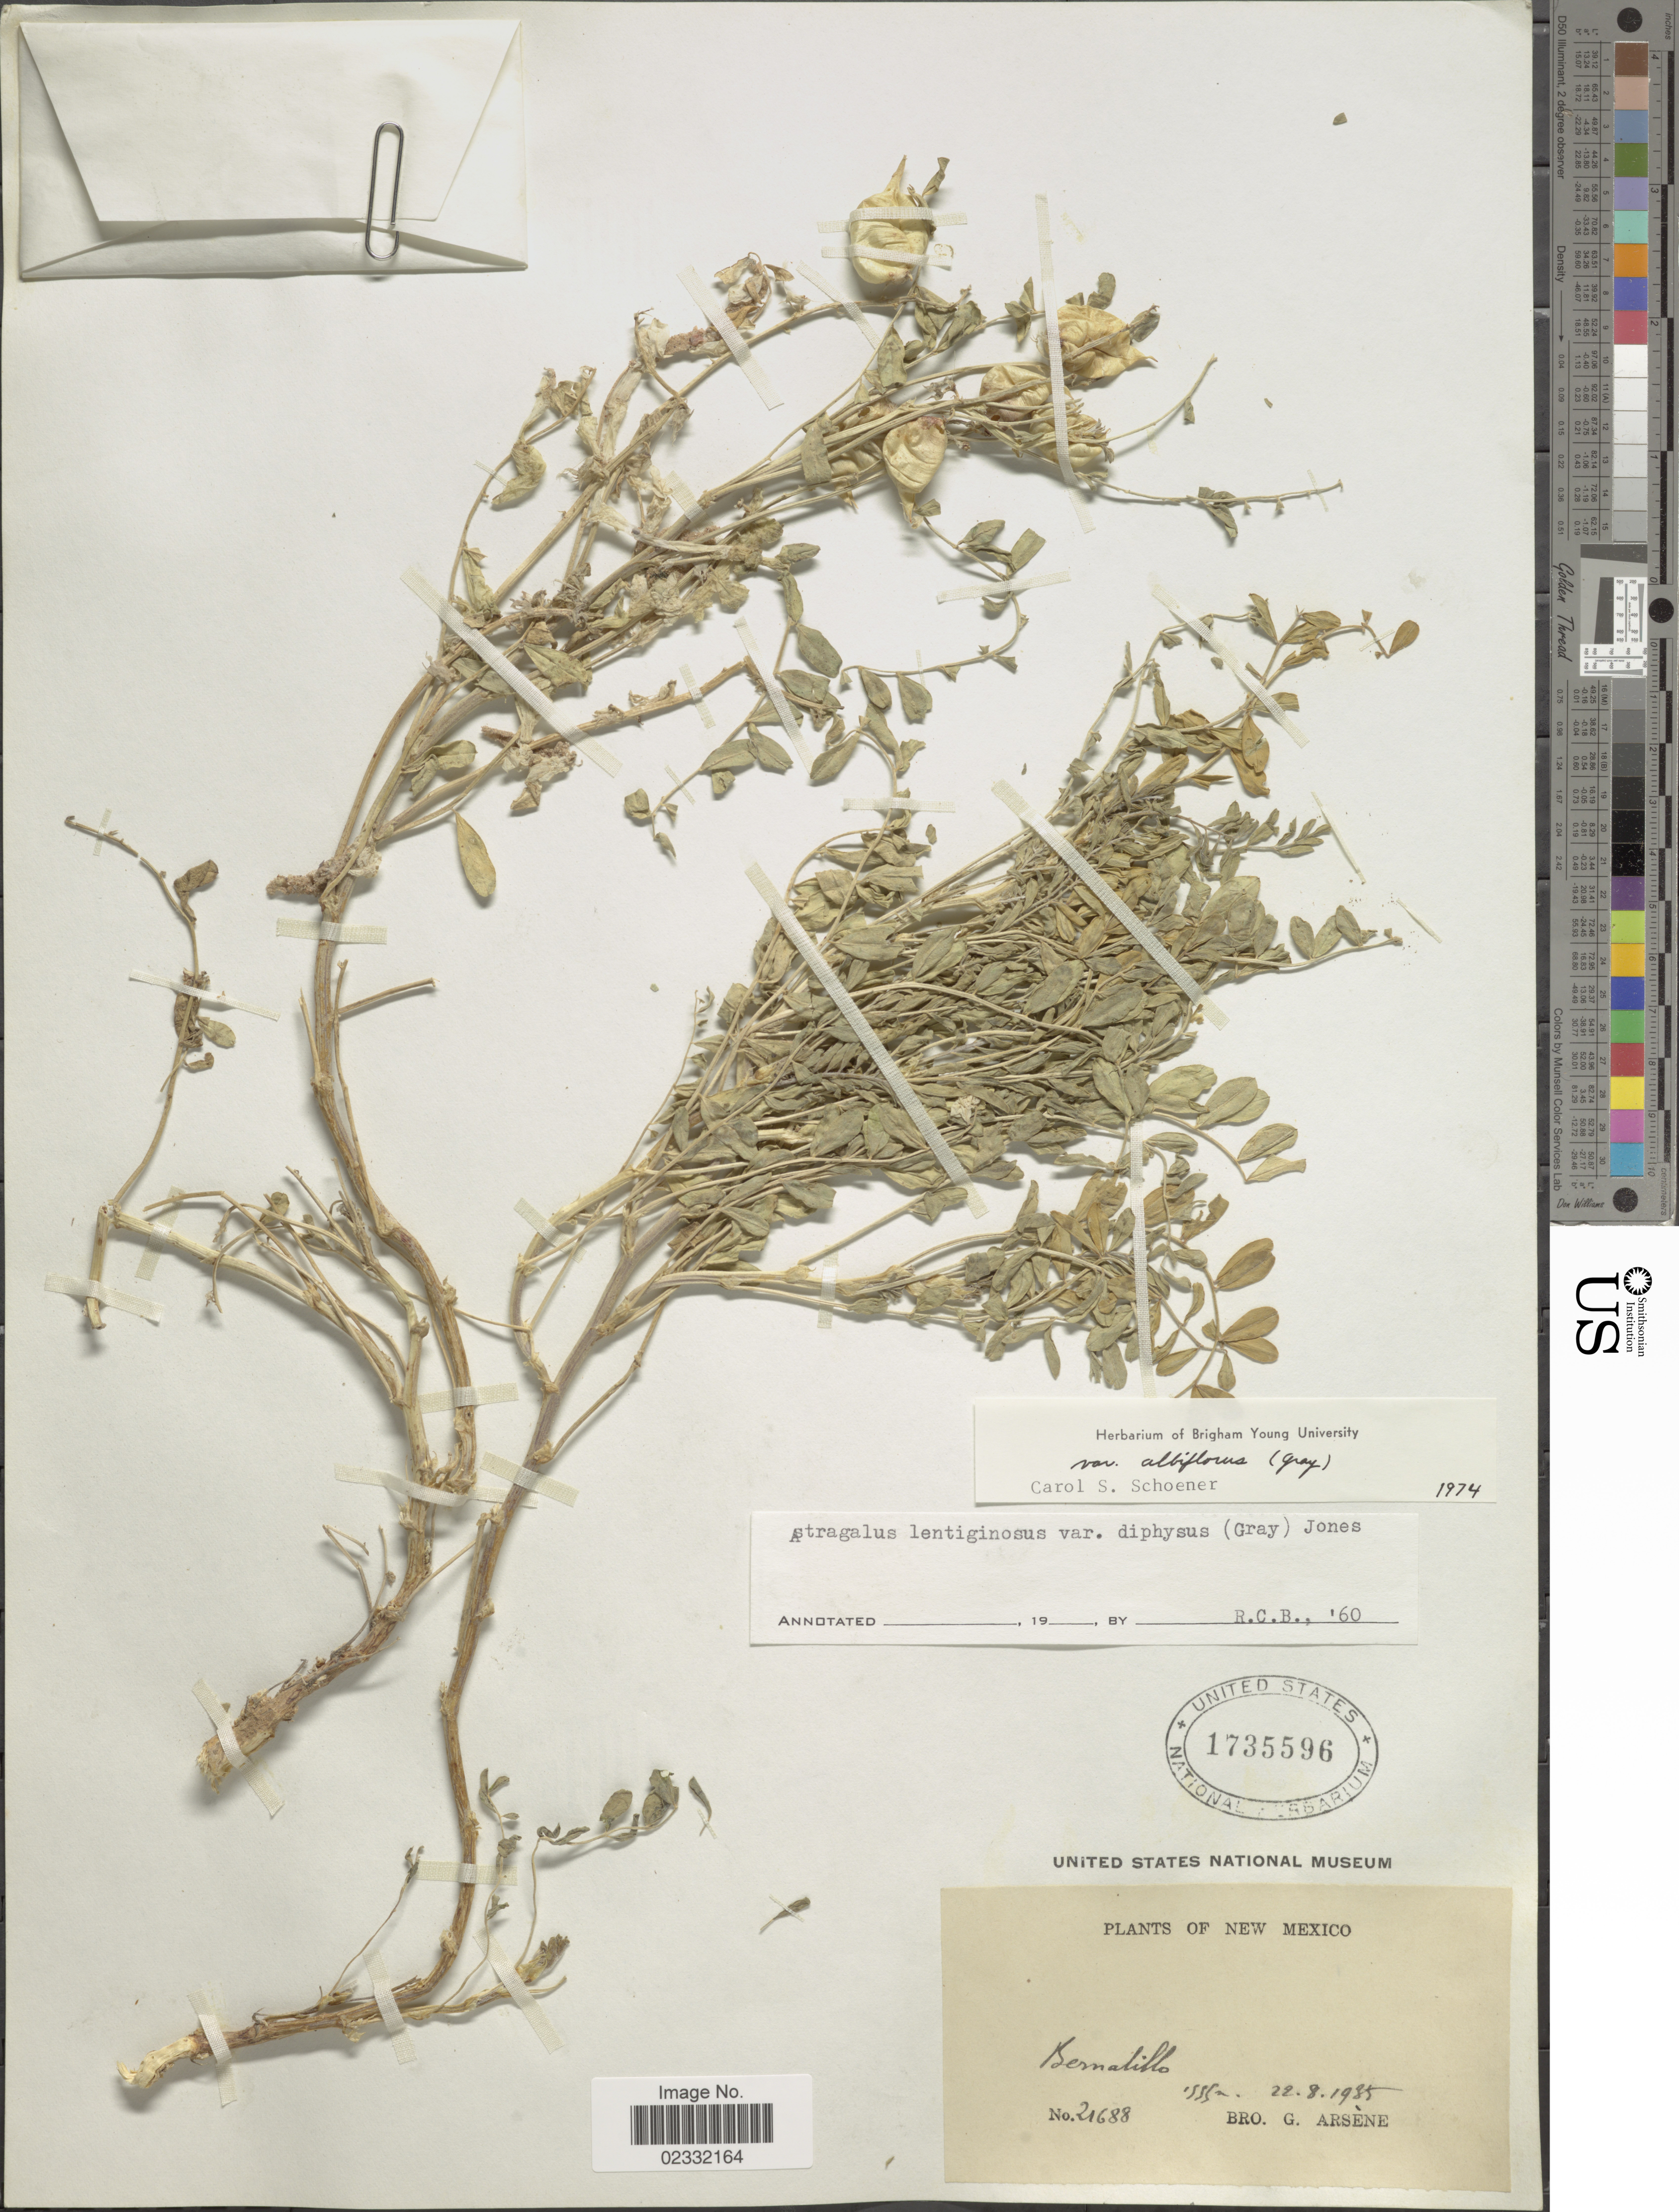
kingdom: Plantae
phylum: Tracheophyta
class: Magnoliopsida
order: Fabales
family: Fabaceae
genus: Astragalus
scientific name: Astragalus lentiginosus var. albiflorus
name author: (A. Gray) Schoener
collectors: Bro. G. Arsène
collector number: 21688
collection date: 1935-08-22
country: United States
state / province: New Mexico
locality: Bernadillo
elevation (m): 1995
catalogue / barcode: US 1735596